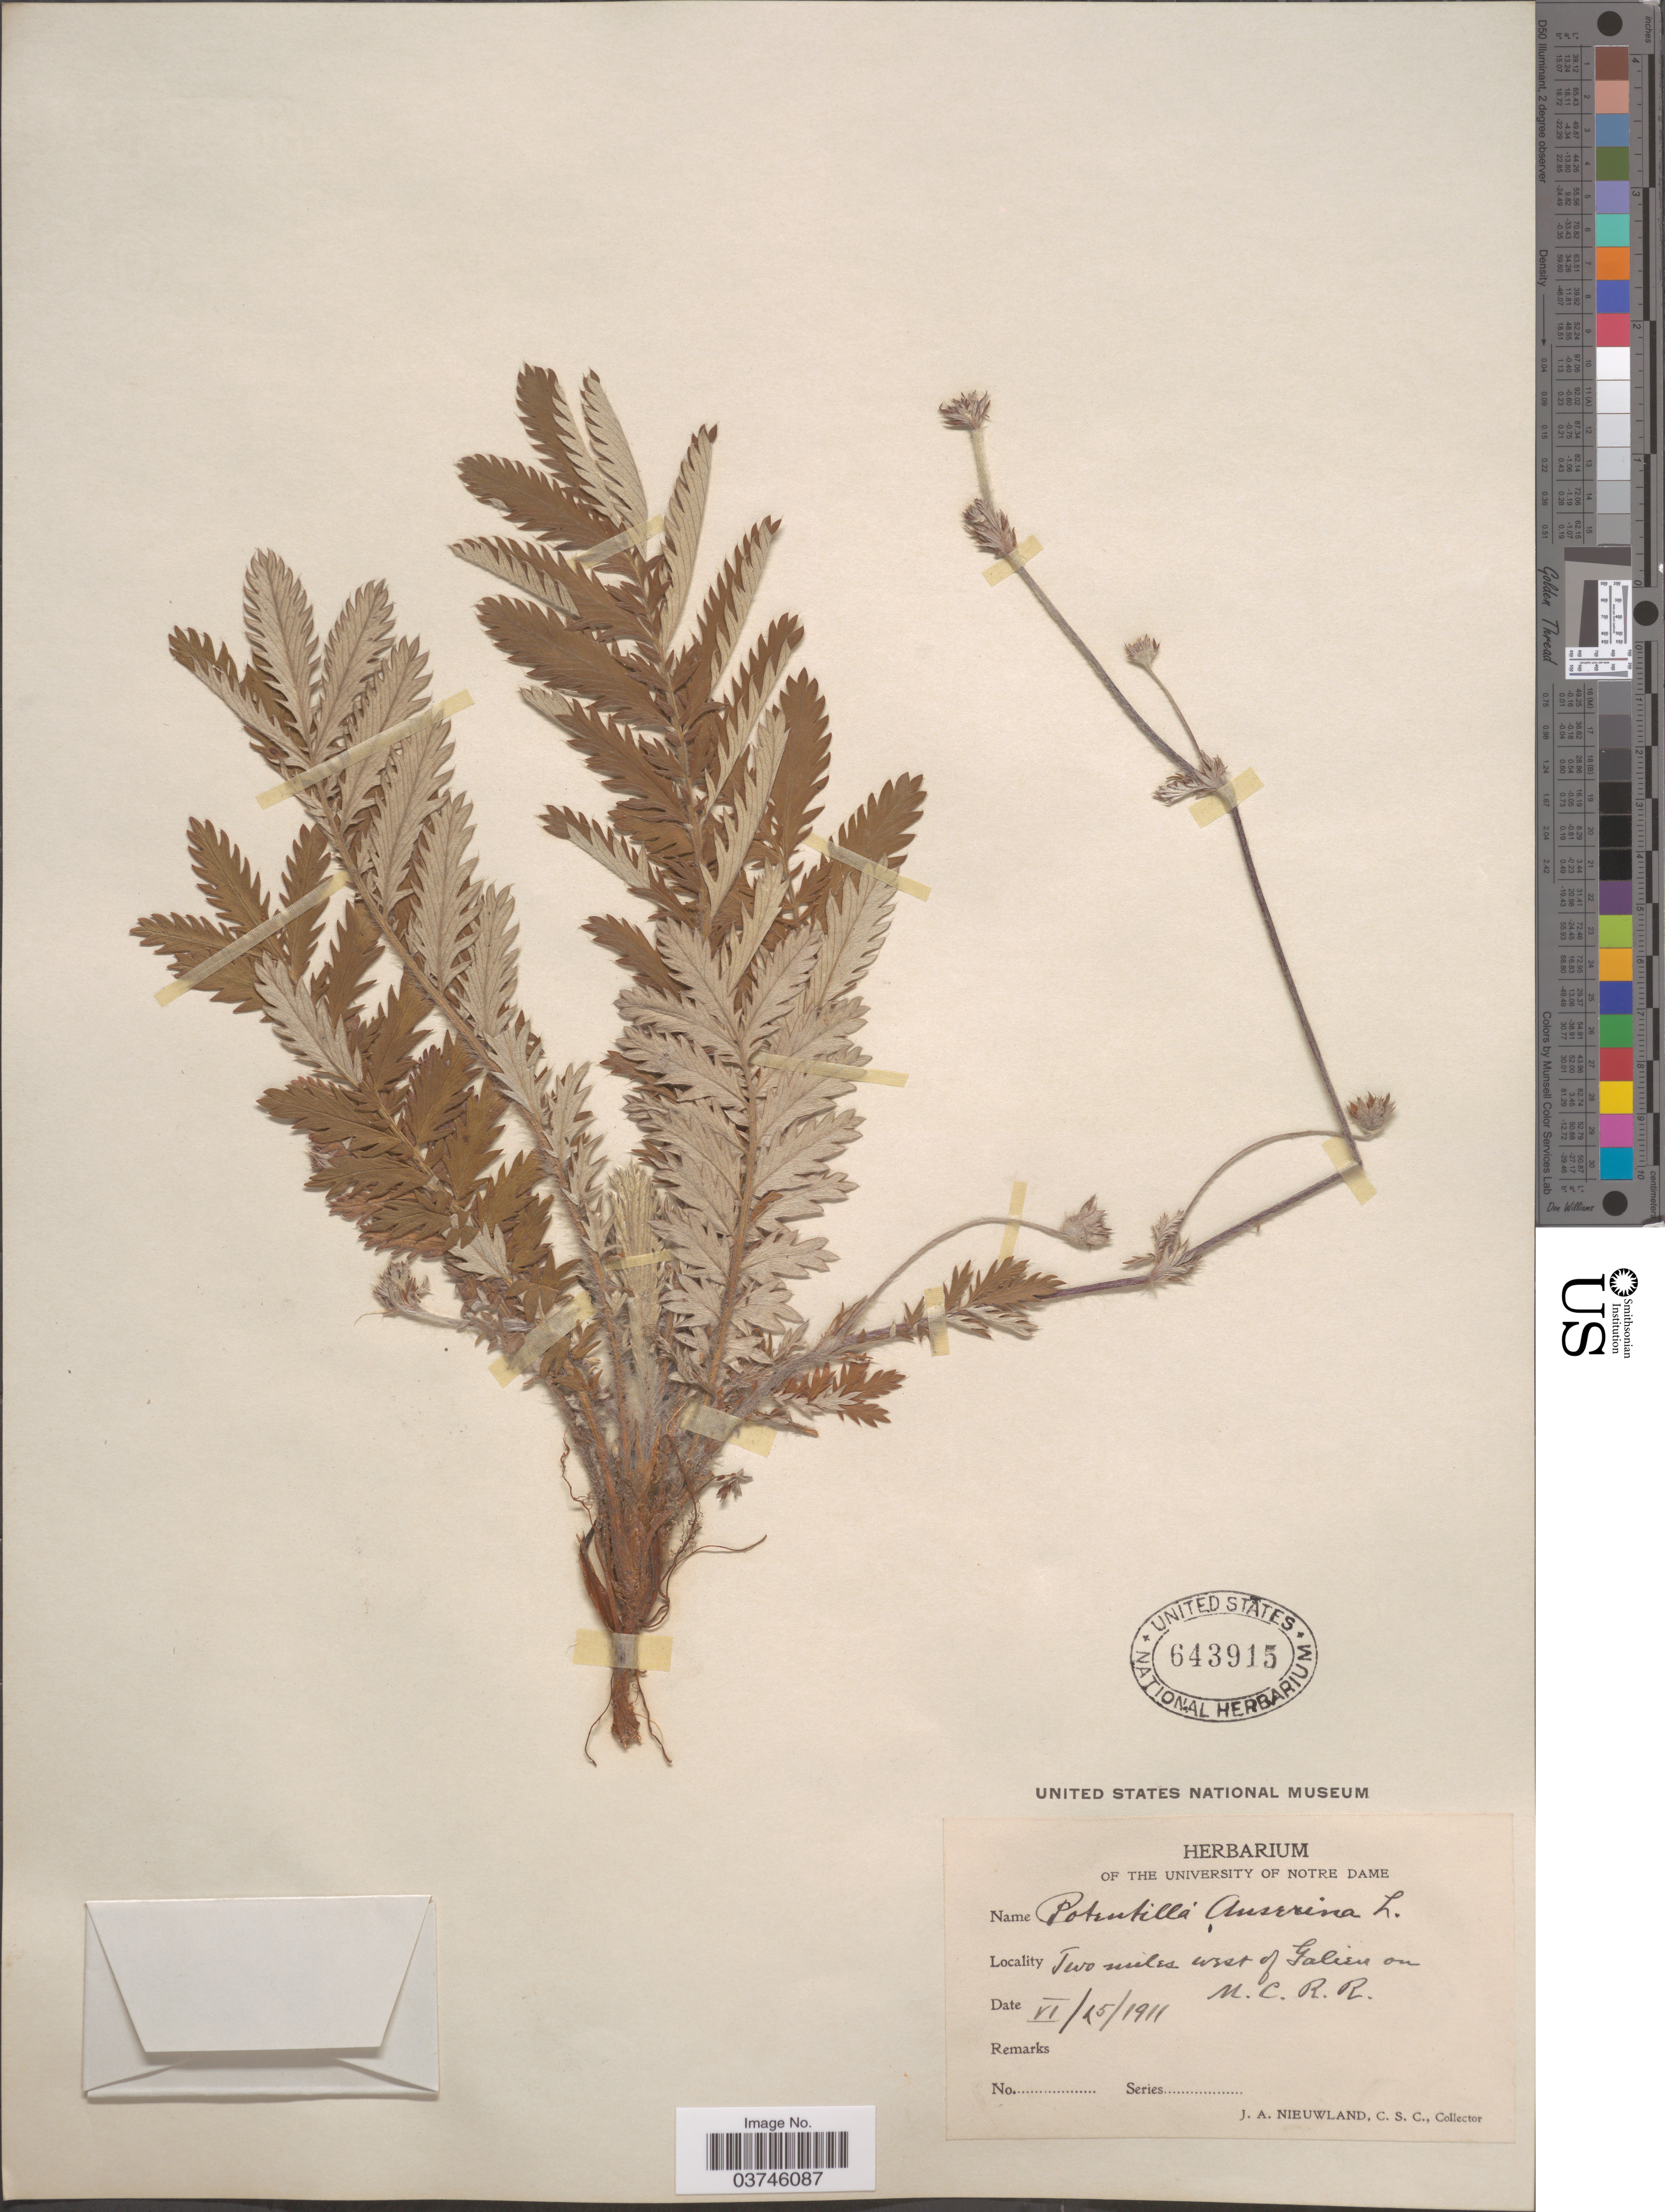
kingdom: Plantae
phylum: Tracheophyta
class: Magnoliopsida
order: Rosales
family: Rosaceae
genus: Argentina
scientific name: Argentina anserina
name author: (L.) Rydb.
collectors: J. A. Nieuwland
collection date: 1911-06-15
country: United States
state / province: Michigan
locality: Two mile west of Galien on N.C.R.R.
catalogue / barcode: US 643915